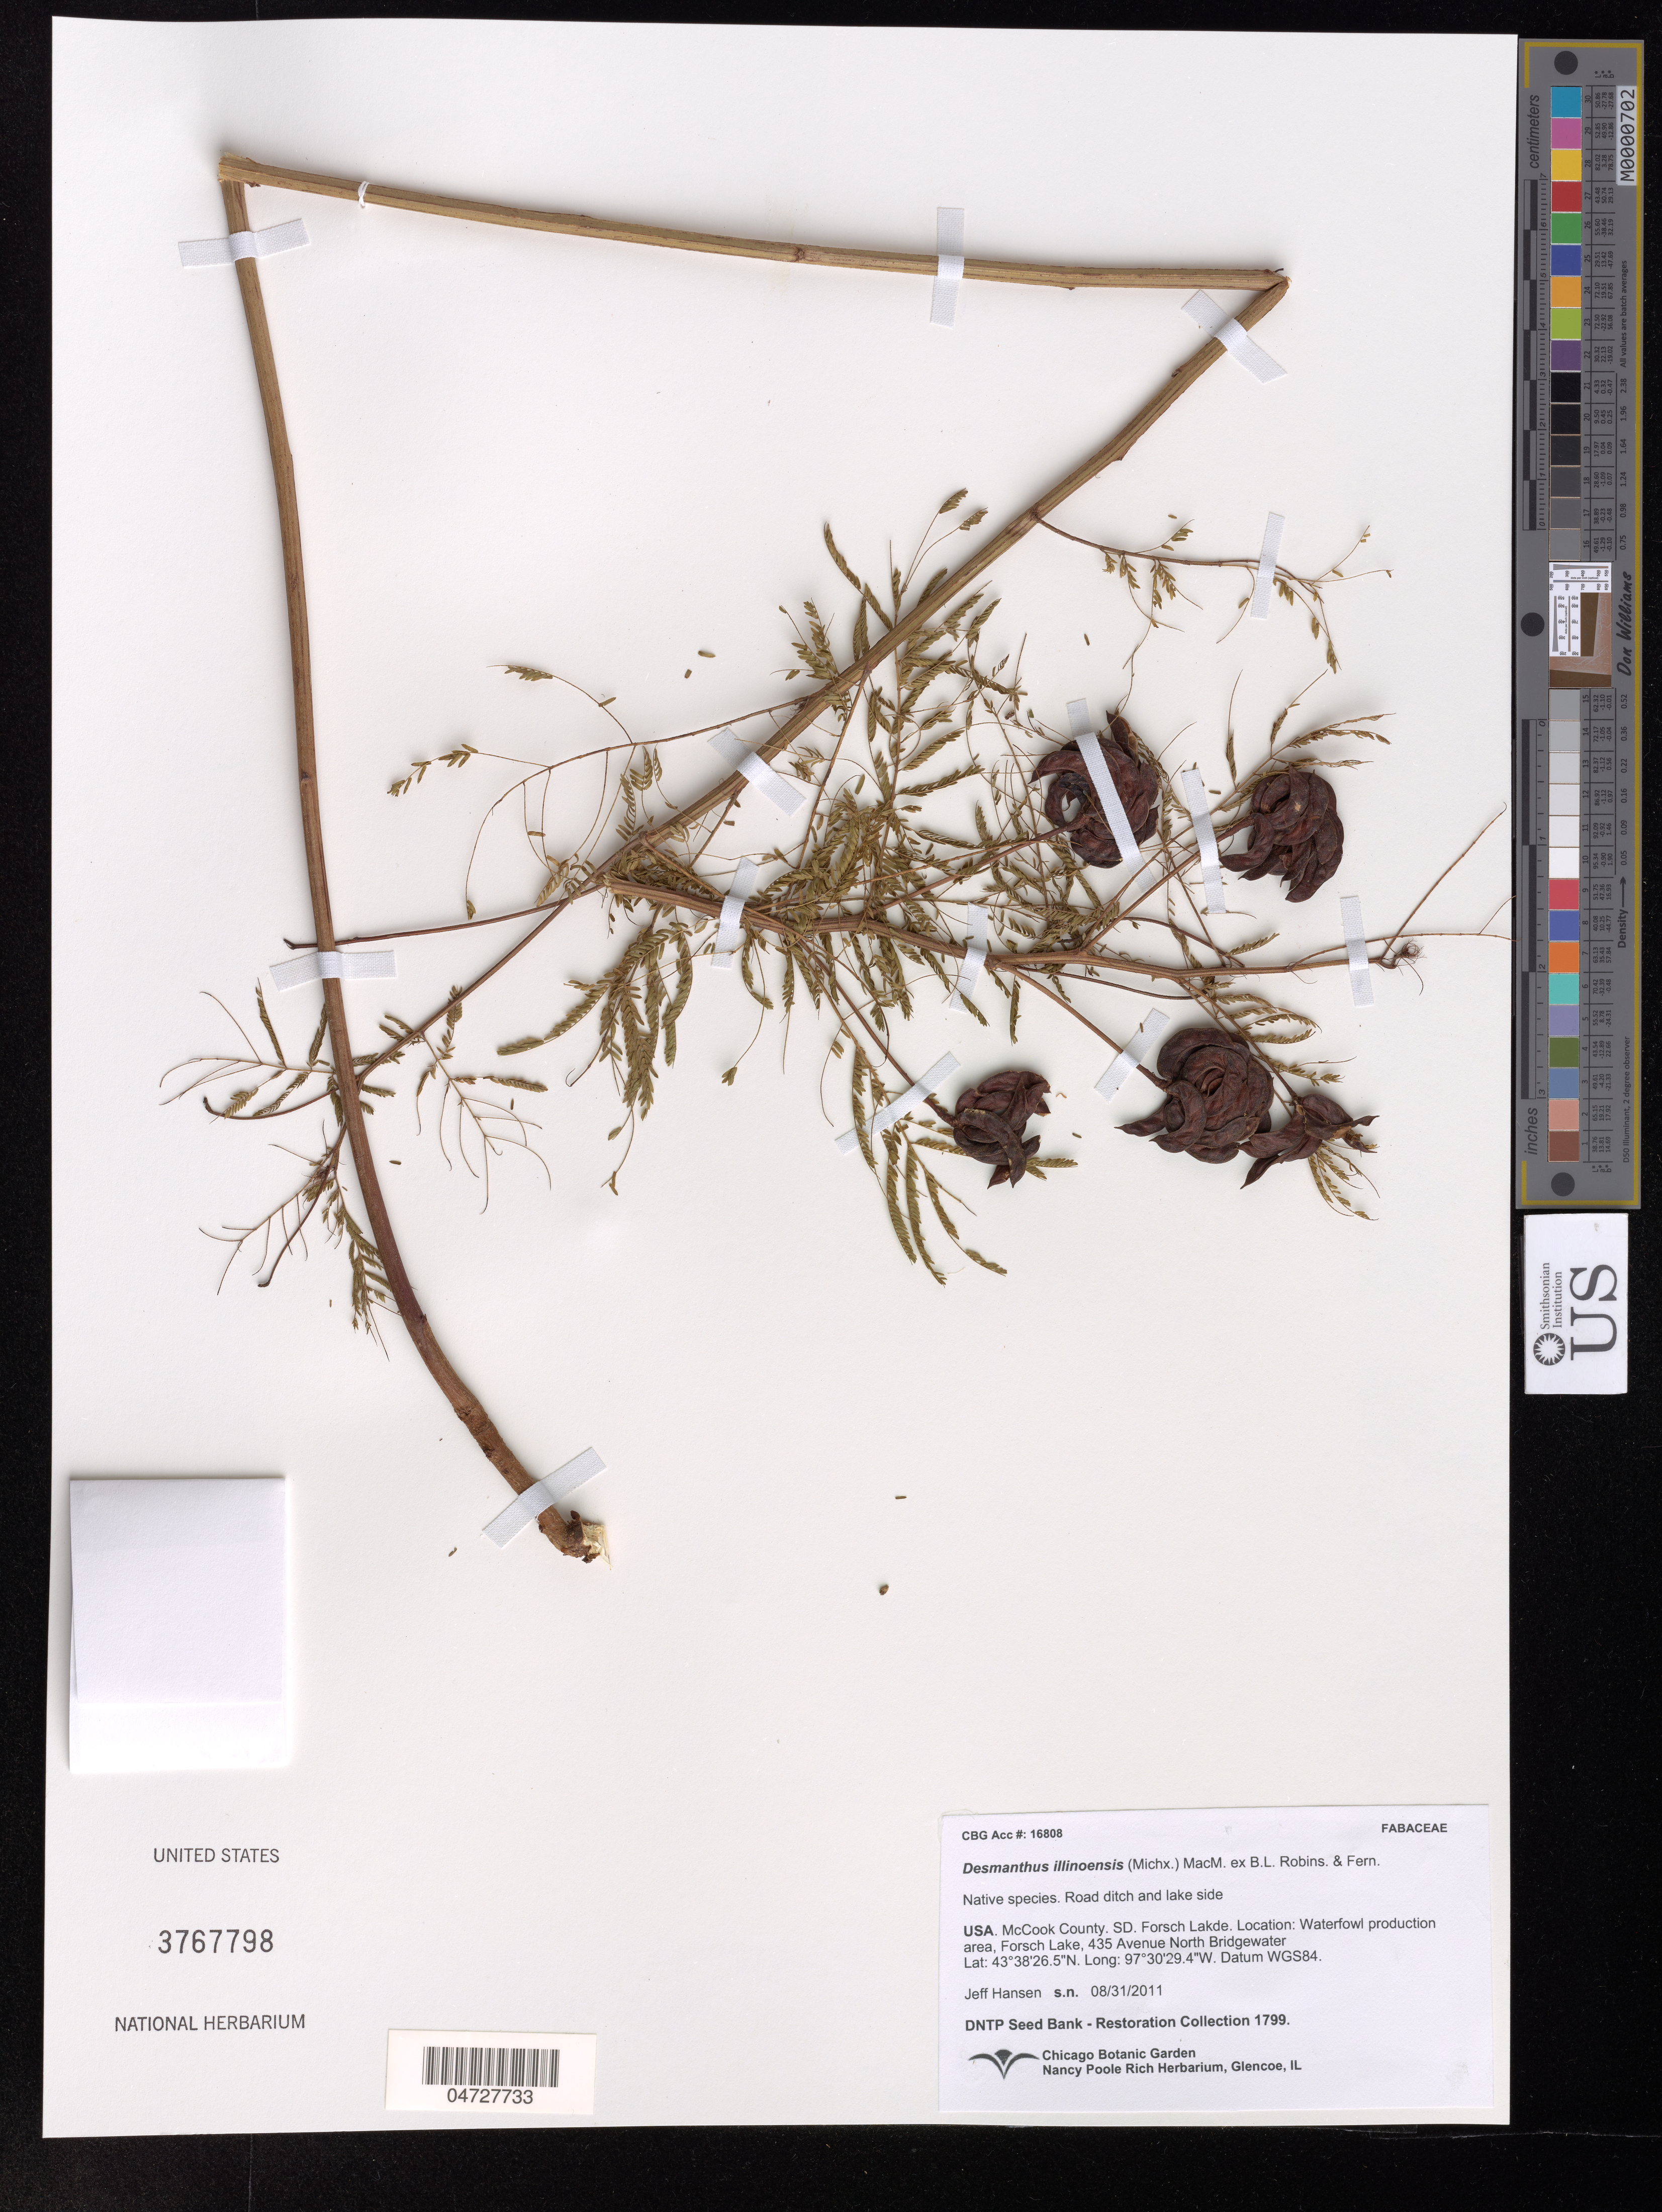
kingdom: Plantae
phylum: Tracheophyta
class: Magnoliopsida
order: Fabales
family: Fabaceae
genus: Desmanthus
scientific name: Desmanthus illinoensis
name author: (Michx.) MacMill.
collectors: J. Hansen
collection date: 2011-08-31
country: United States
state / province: South Dakota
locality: McCook County, Forsch Lakde. Location: Waterfowl production area, Forsch Lake, 435 Avenue North Bridgewater.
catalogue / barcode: US 3767798